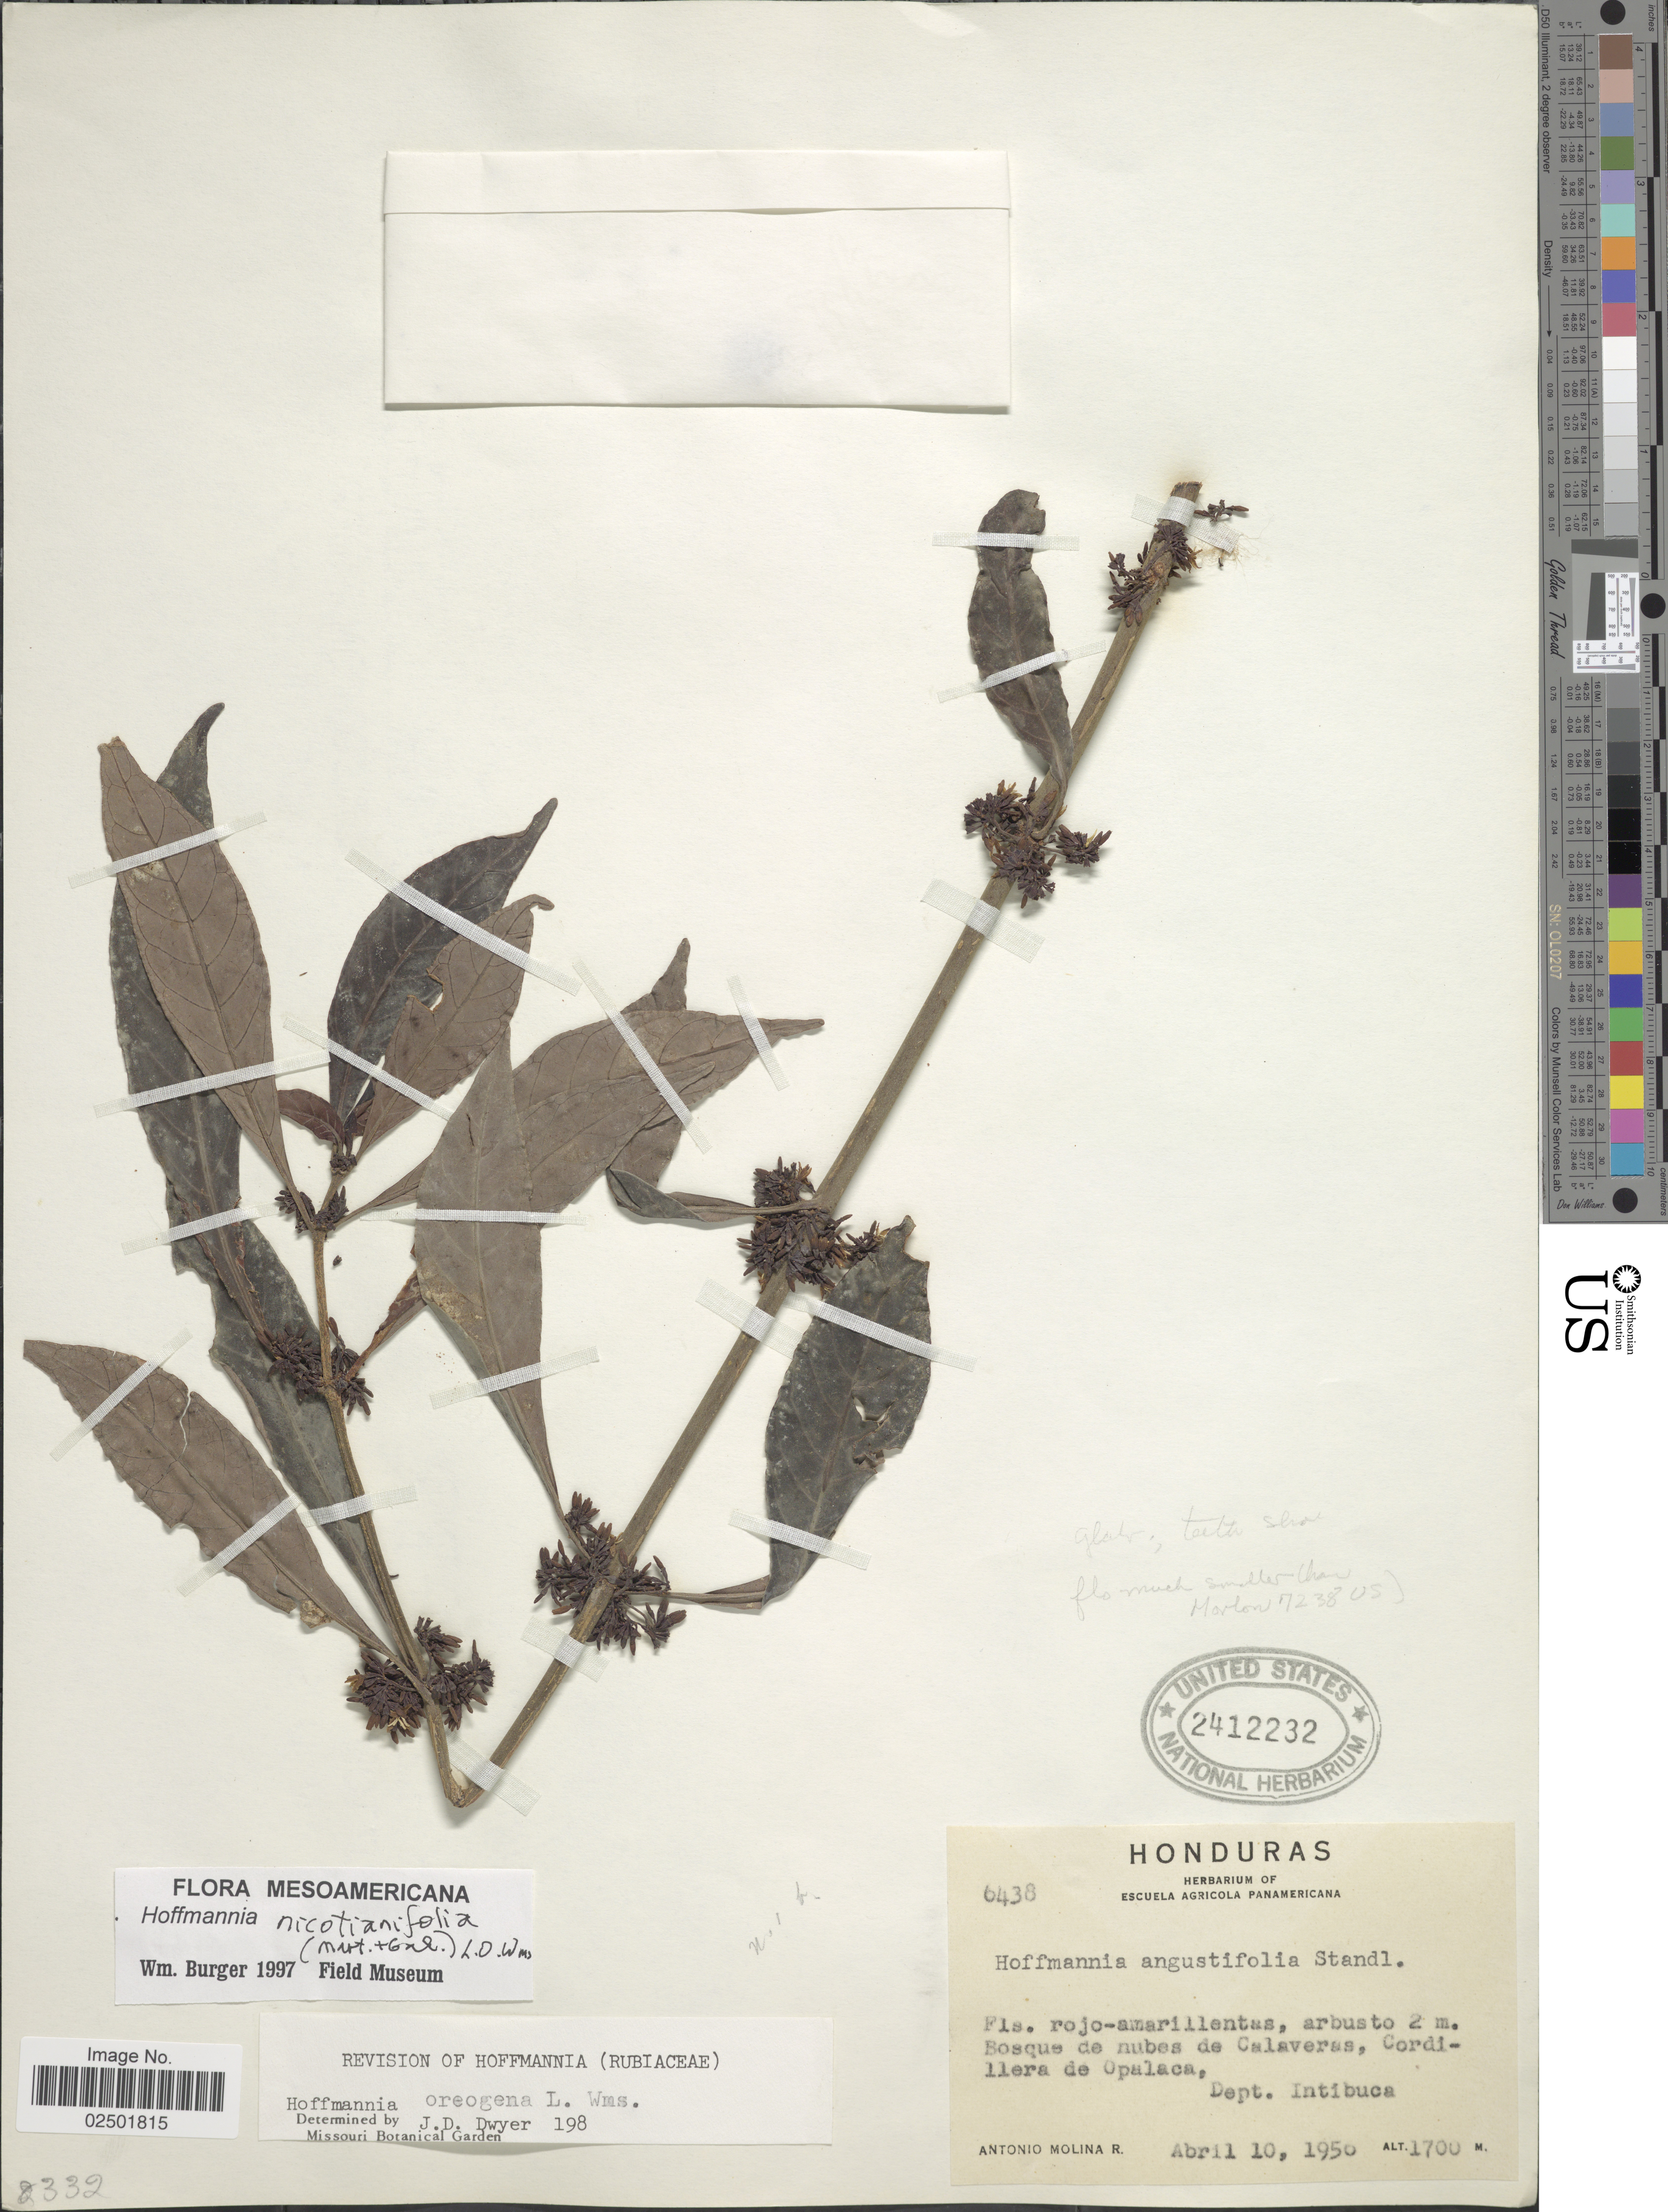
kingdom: Plantae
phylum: Tracheophyta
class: Magnoliopsida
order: Gentianales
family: Rubiaceae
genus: Hoffmannia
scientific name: Hoffmannia nicotianifolia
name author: (M. Martens & Galeoti) L.O. Williams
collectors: A. Molina R.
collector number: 6438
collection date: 1956-04-10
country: Honduras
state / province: Intibuca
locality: Bosque de nubes de Calaveras, Cordillera de Opalaca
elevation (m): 1700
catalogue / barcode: US 2412232